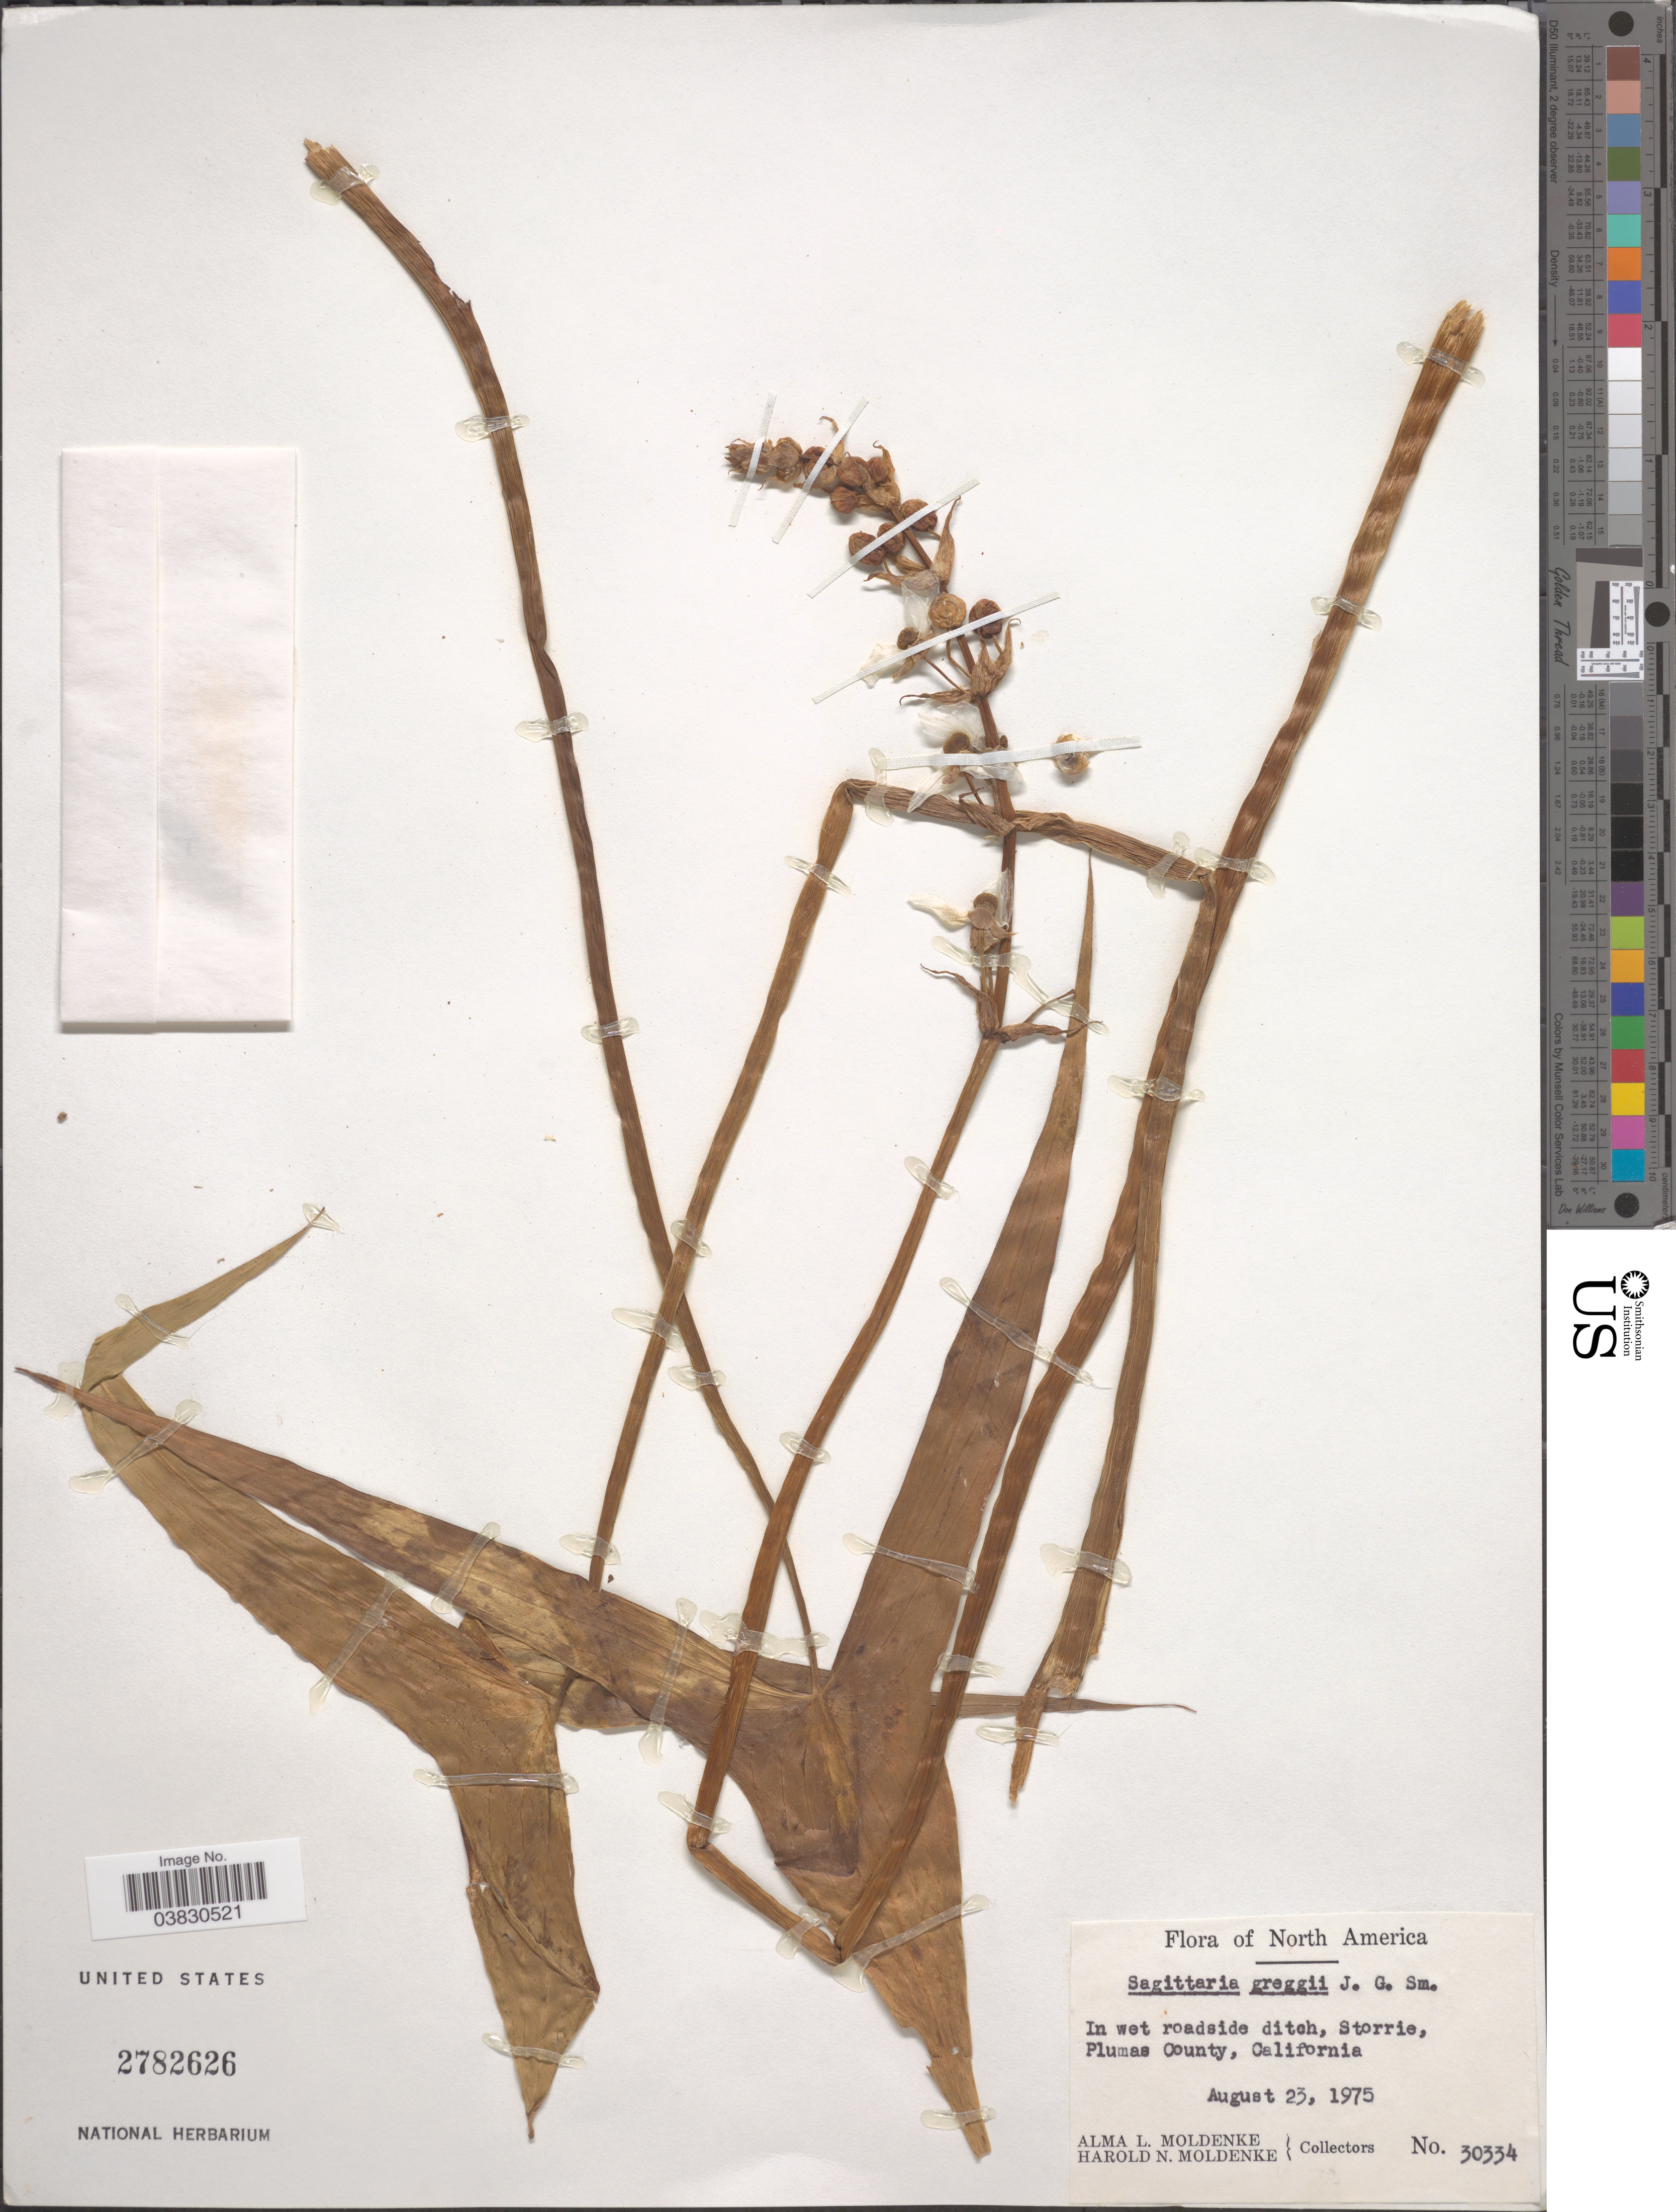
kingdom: Plantae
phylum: Tracheophyta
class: Liliopsida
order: Alismatales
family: Alismataceae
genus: Sagittaria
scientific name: Sagittaria longiloba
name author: Engelm. ex J.G. Sm.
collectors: A. L. Moldenke & H. N. Moldenke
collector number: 30334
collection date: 1975-08-23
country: United States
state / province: California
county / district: Plumas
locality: Storrie, Plumas County.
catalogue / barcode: US 2782626